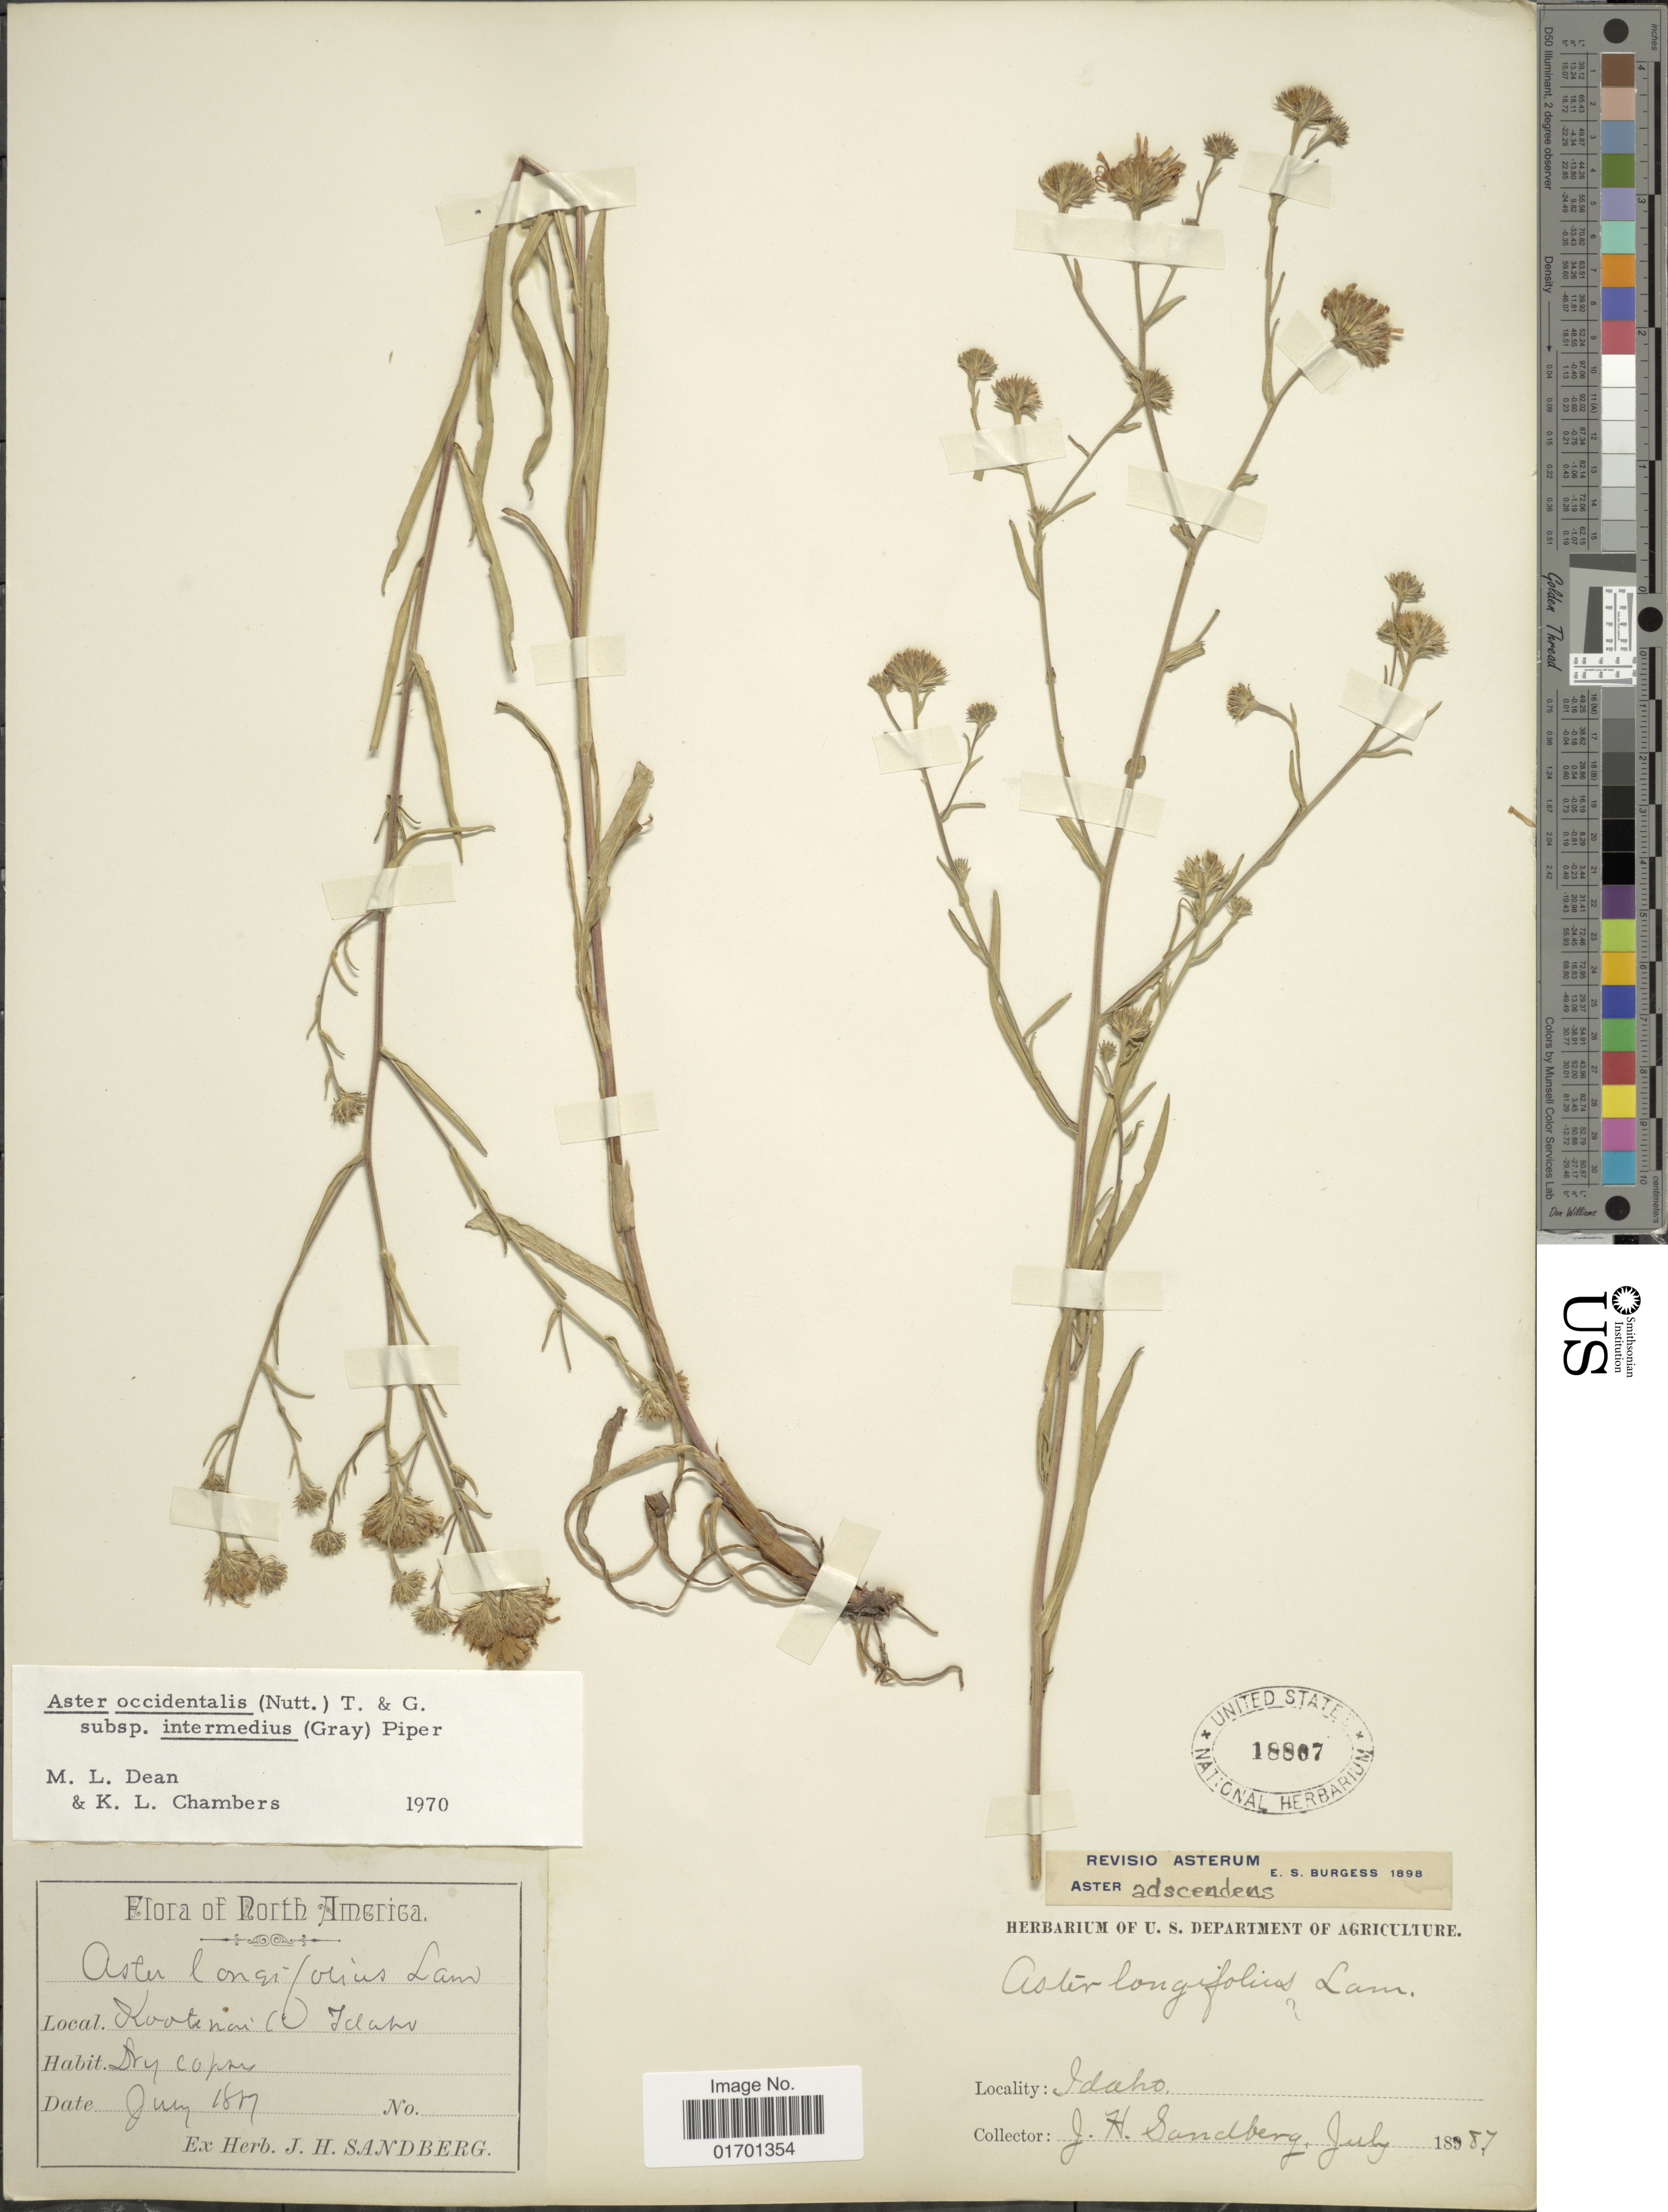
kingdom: Plantae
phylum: Tracheophyta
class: Magnoliopsida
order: Asterales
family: Asteraceae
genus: Symphyotrichum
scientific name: Symphyotrichum spathulatum var. intermedium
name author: (A. Gray) G.L. Nesom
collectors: J. H. Sandberg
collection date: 1887-07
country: United States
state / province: Idaho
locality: Kootenai Co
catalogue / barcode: US 18807